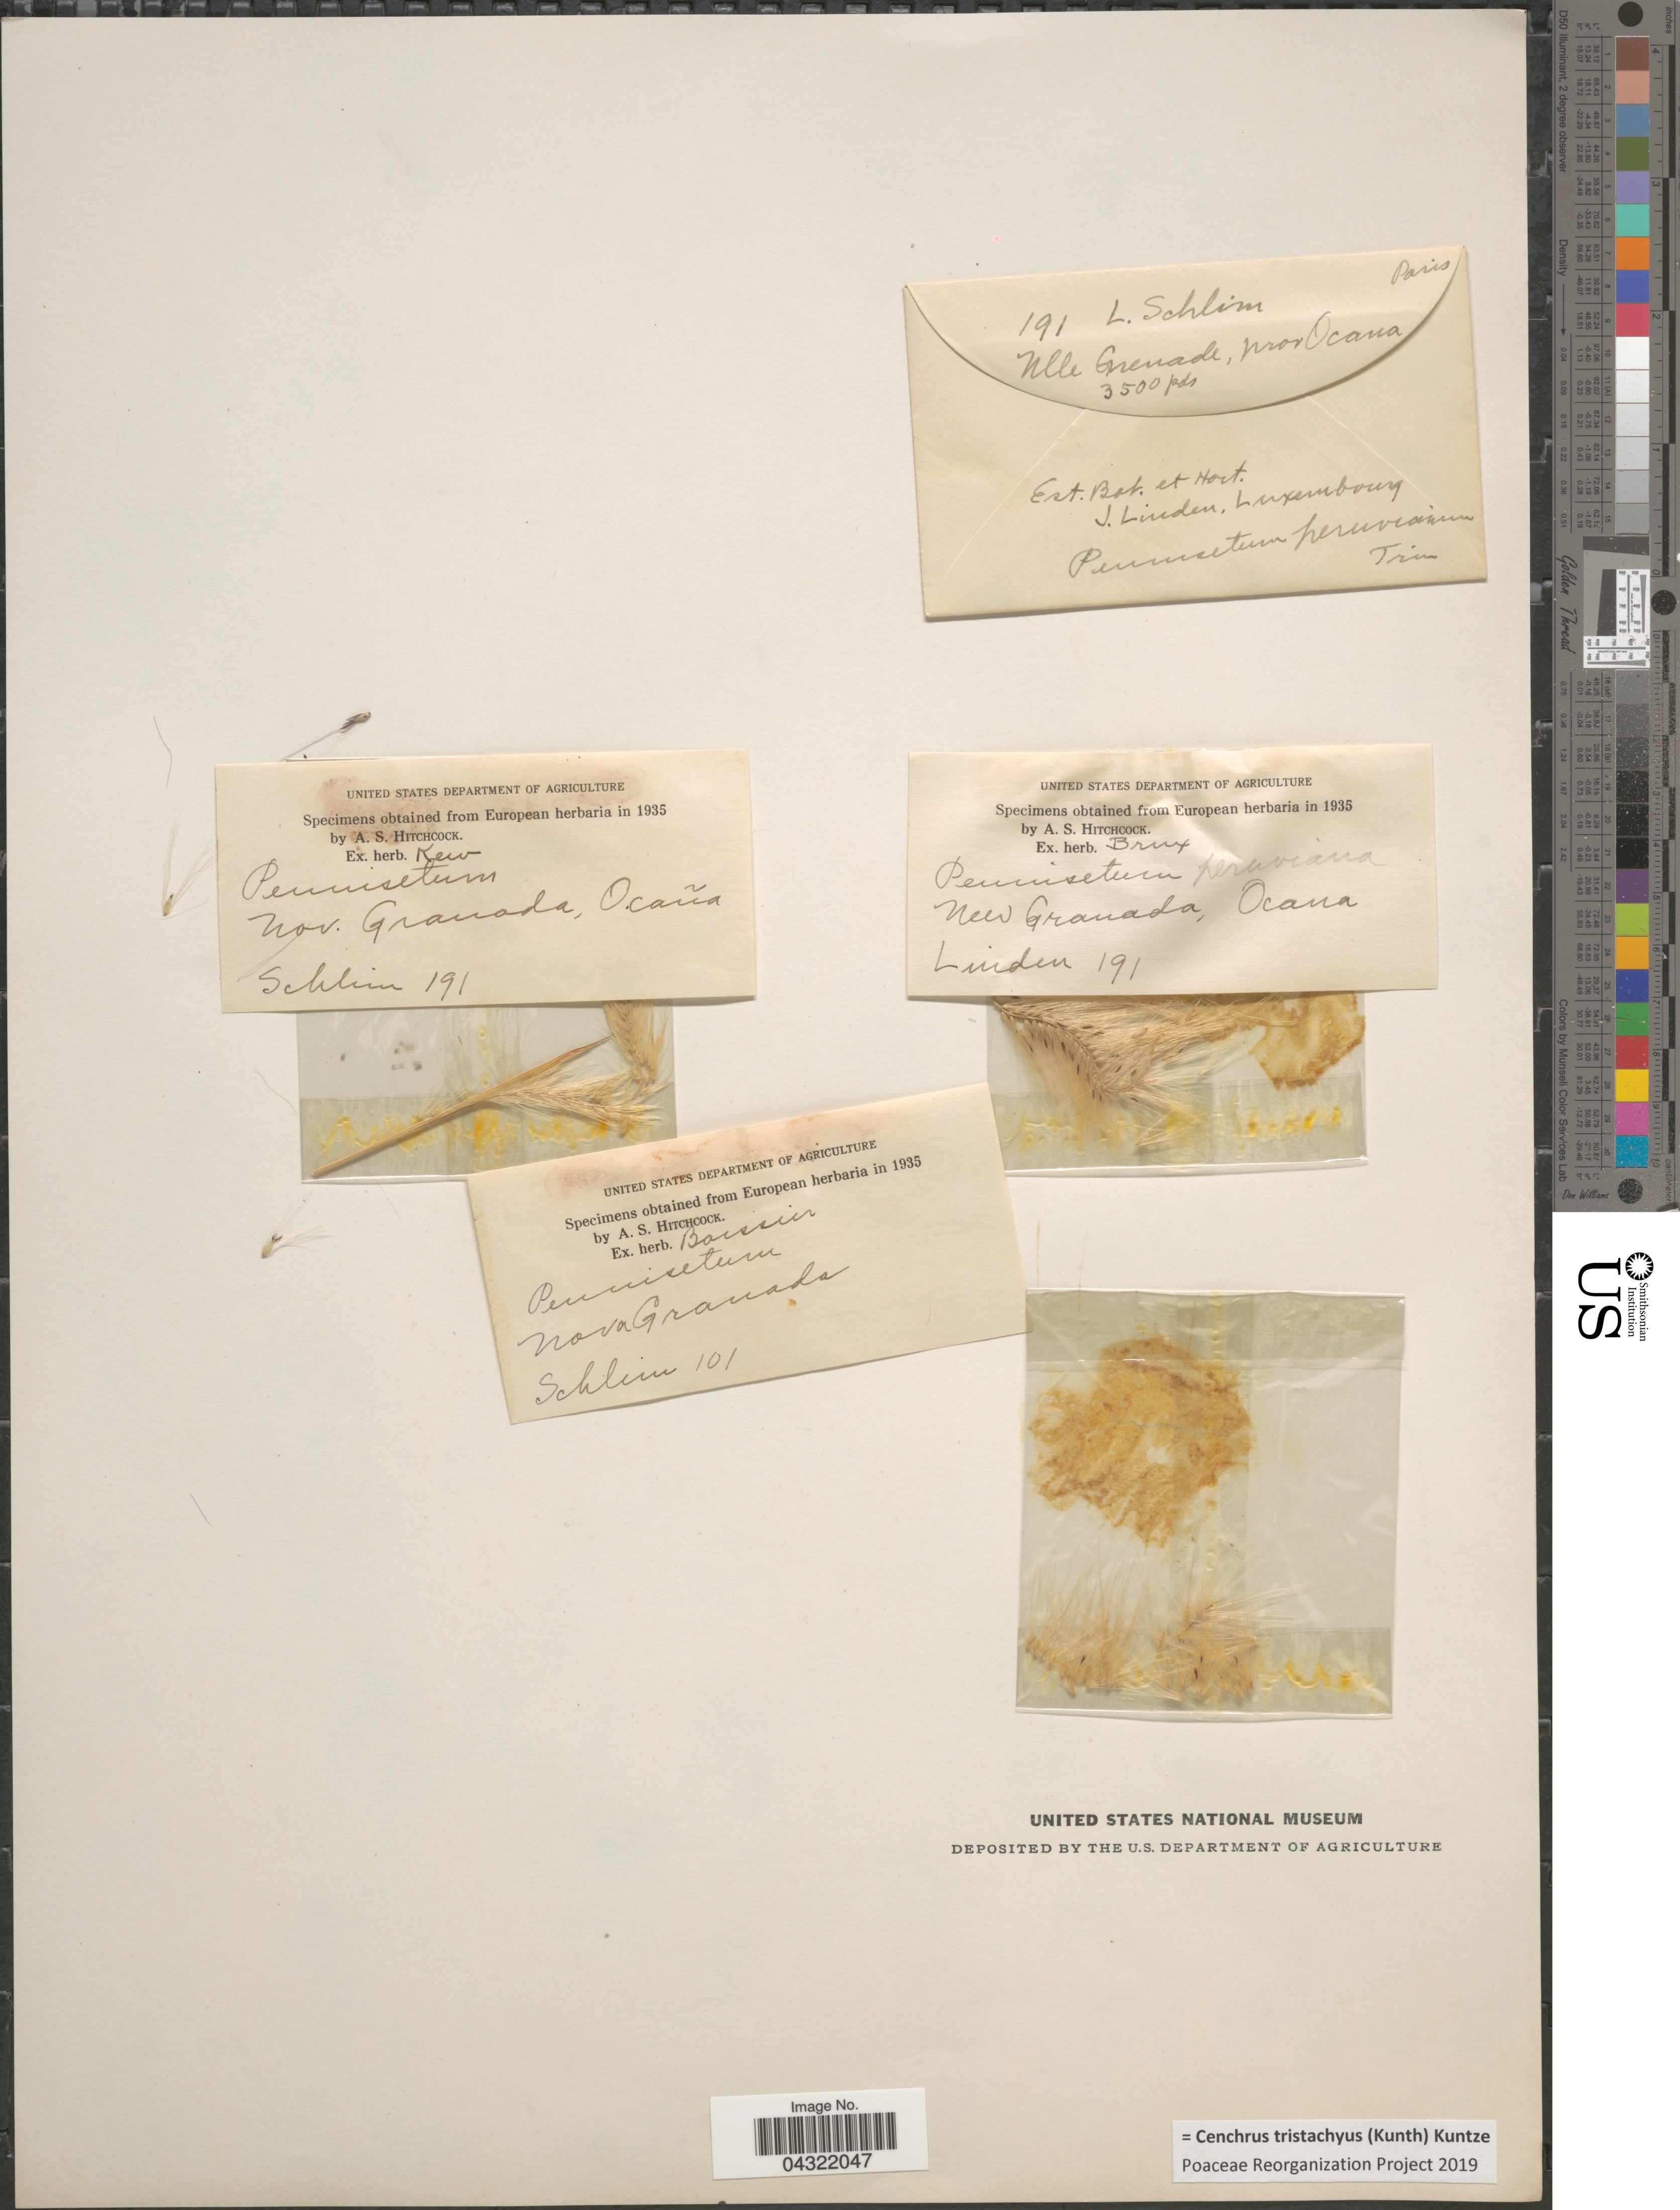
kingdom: Plantae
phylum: Tracheophyta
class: Liliopsida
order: Poales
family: Poaceae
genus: Cenchrus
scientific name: Cenchrus tristachyus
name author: (Kunth) Kuntze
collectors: L. Schlim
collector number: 191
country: Colombia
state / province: Norte de Santander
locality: Nov. Granada, prov. Ocaña.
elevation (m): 1067